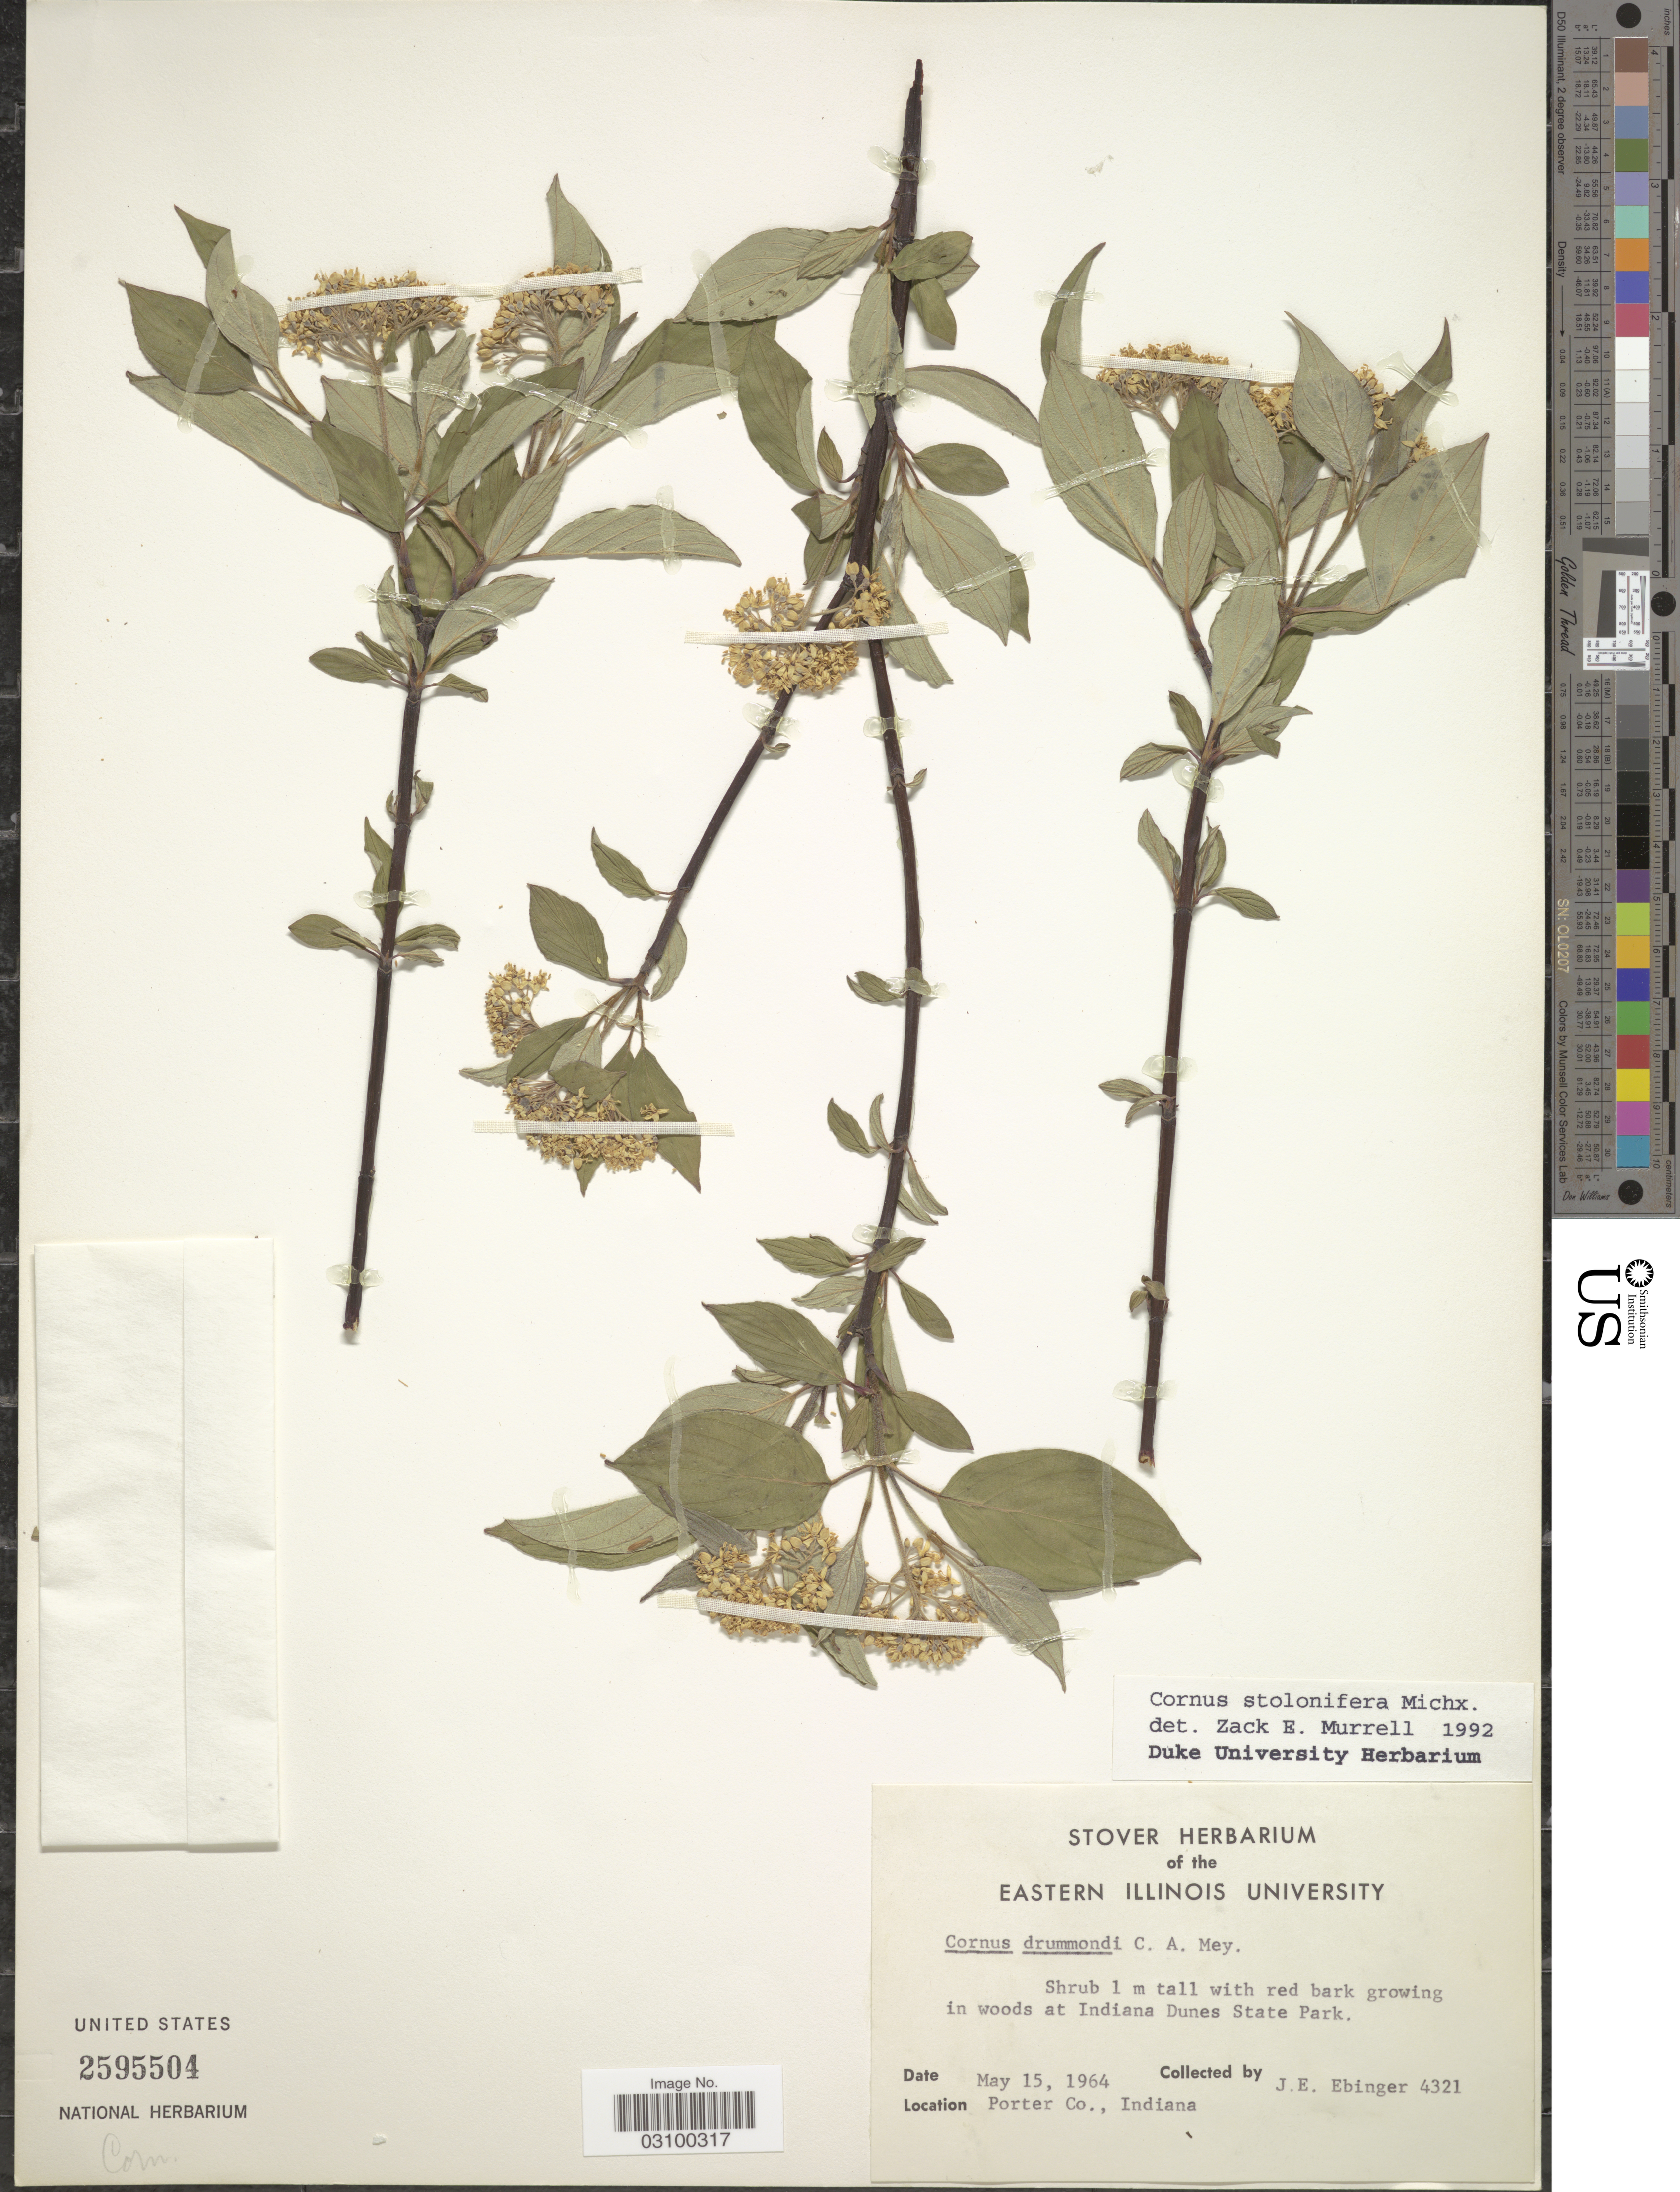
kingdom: Plantae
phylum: Tracheophyta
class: Magnoliopsida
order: Cornales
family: Cornaceae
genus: Cornus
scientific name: Cornus sericea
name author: L.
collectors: J. Ebinger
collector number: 4321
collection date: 1964-05-15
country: United States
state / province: Indiana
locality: Indiana Dunes State Park. Porter Co.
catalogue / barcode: US 2595504